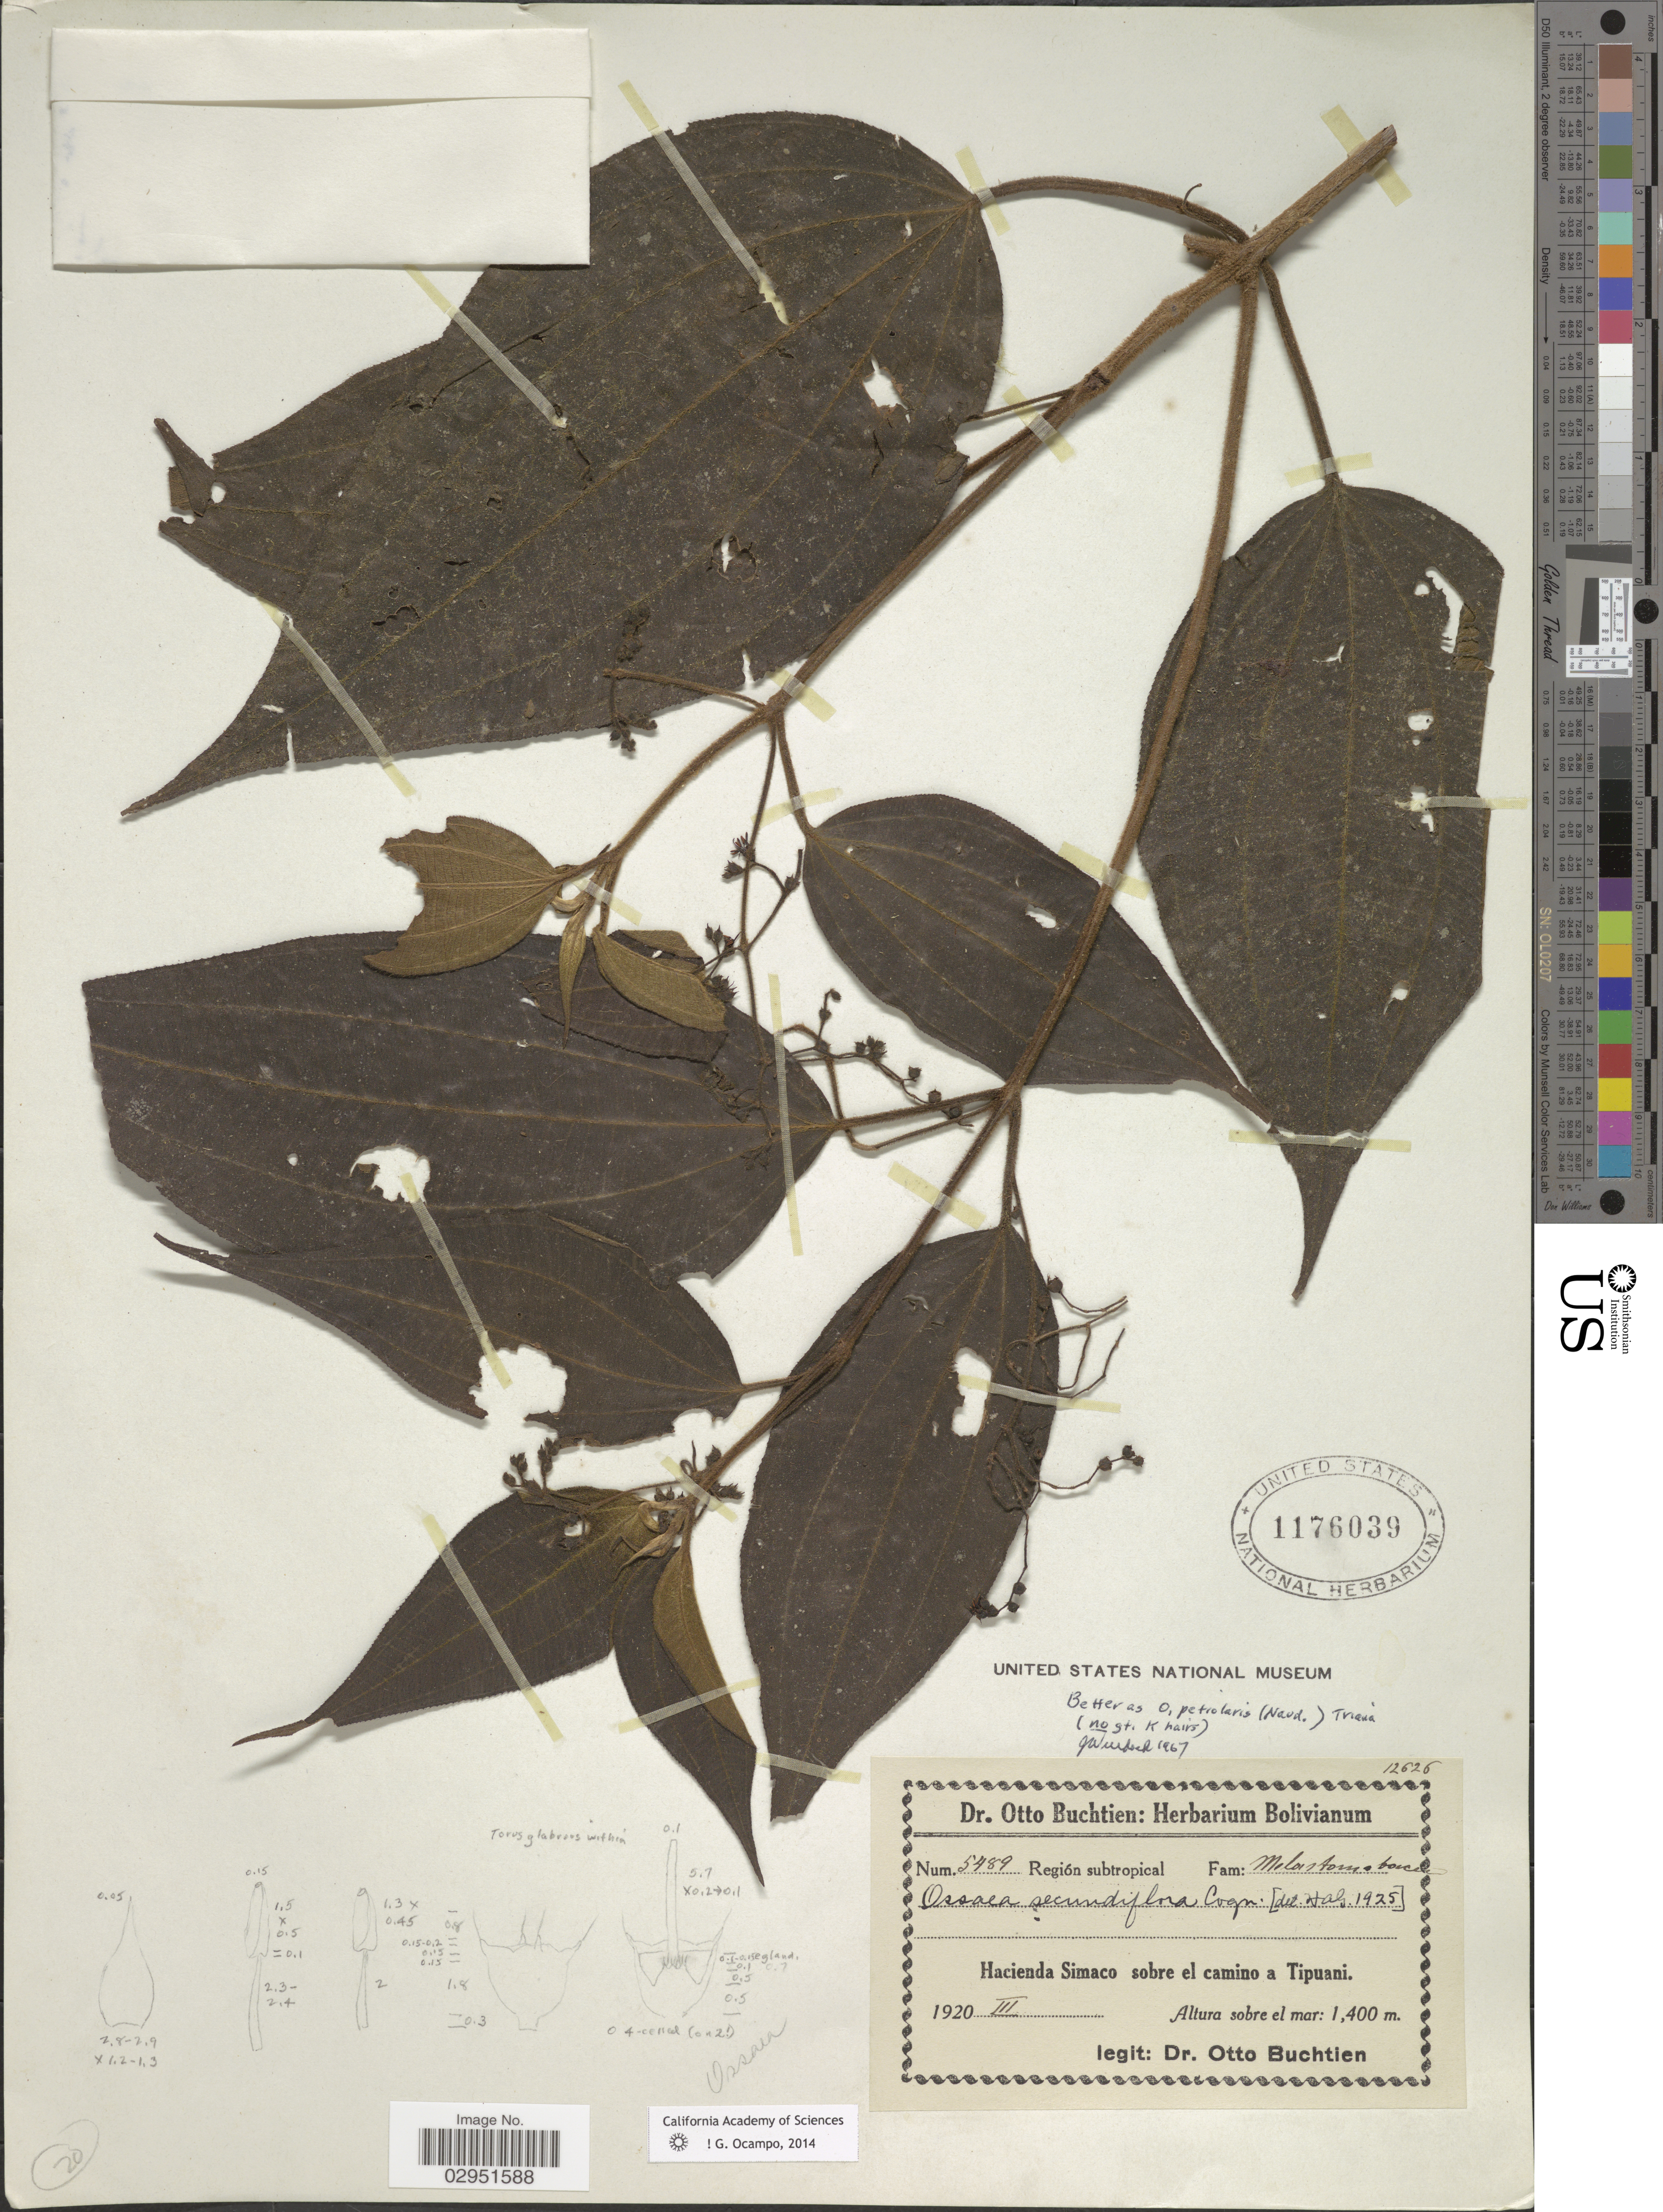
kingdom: Plantae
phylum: Tracheophyta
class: Magnoliopsida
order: Myrtales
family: Melastomataceae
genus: Ossaea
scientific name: Ossaea petiolaris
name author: (Naudin) Triana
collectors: O. Buchtien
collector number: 5489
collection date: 1920-03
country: Bolivia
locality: Hacienda Simaco sobre el camino a Tipuani.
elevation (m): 1400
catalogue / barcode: US 1176039